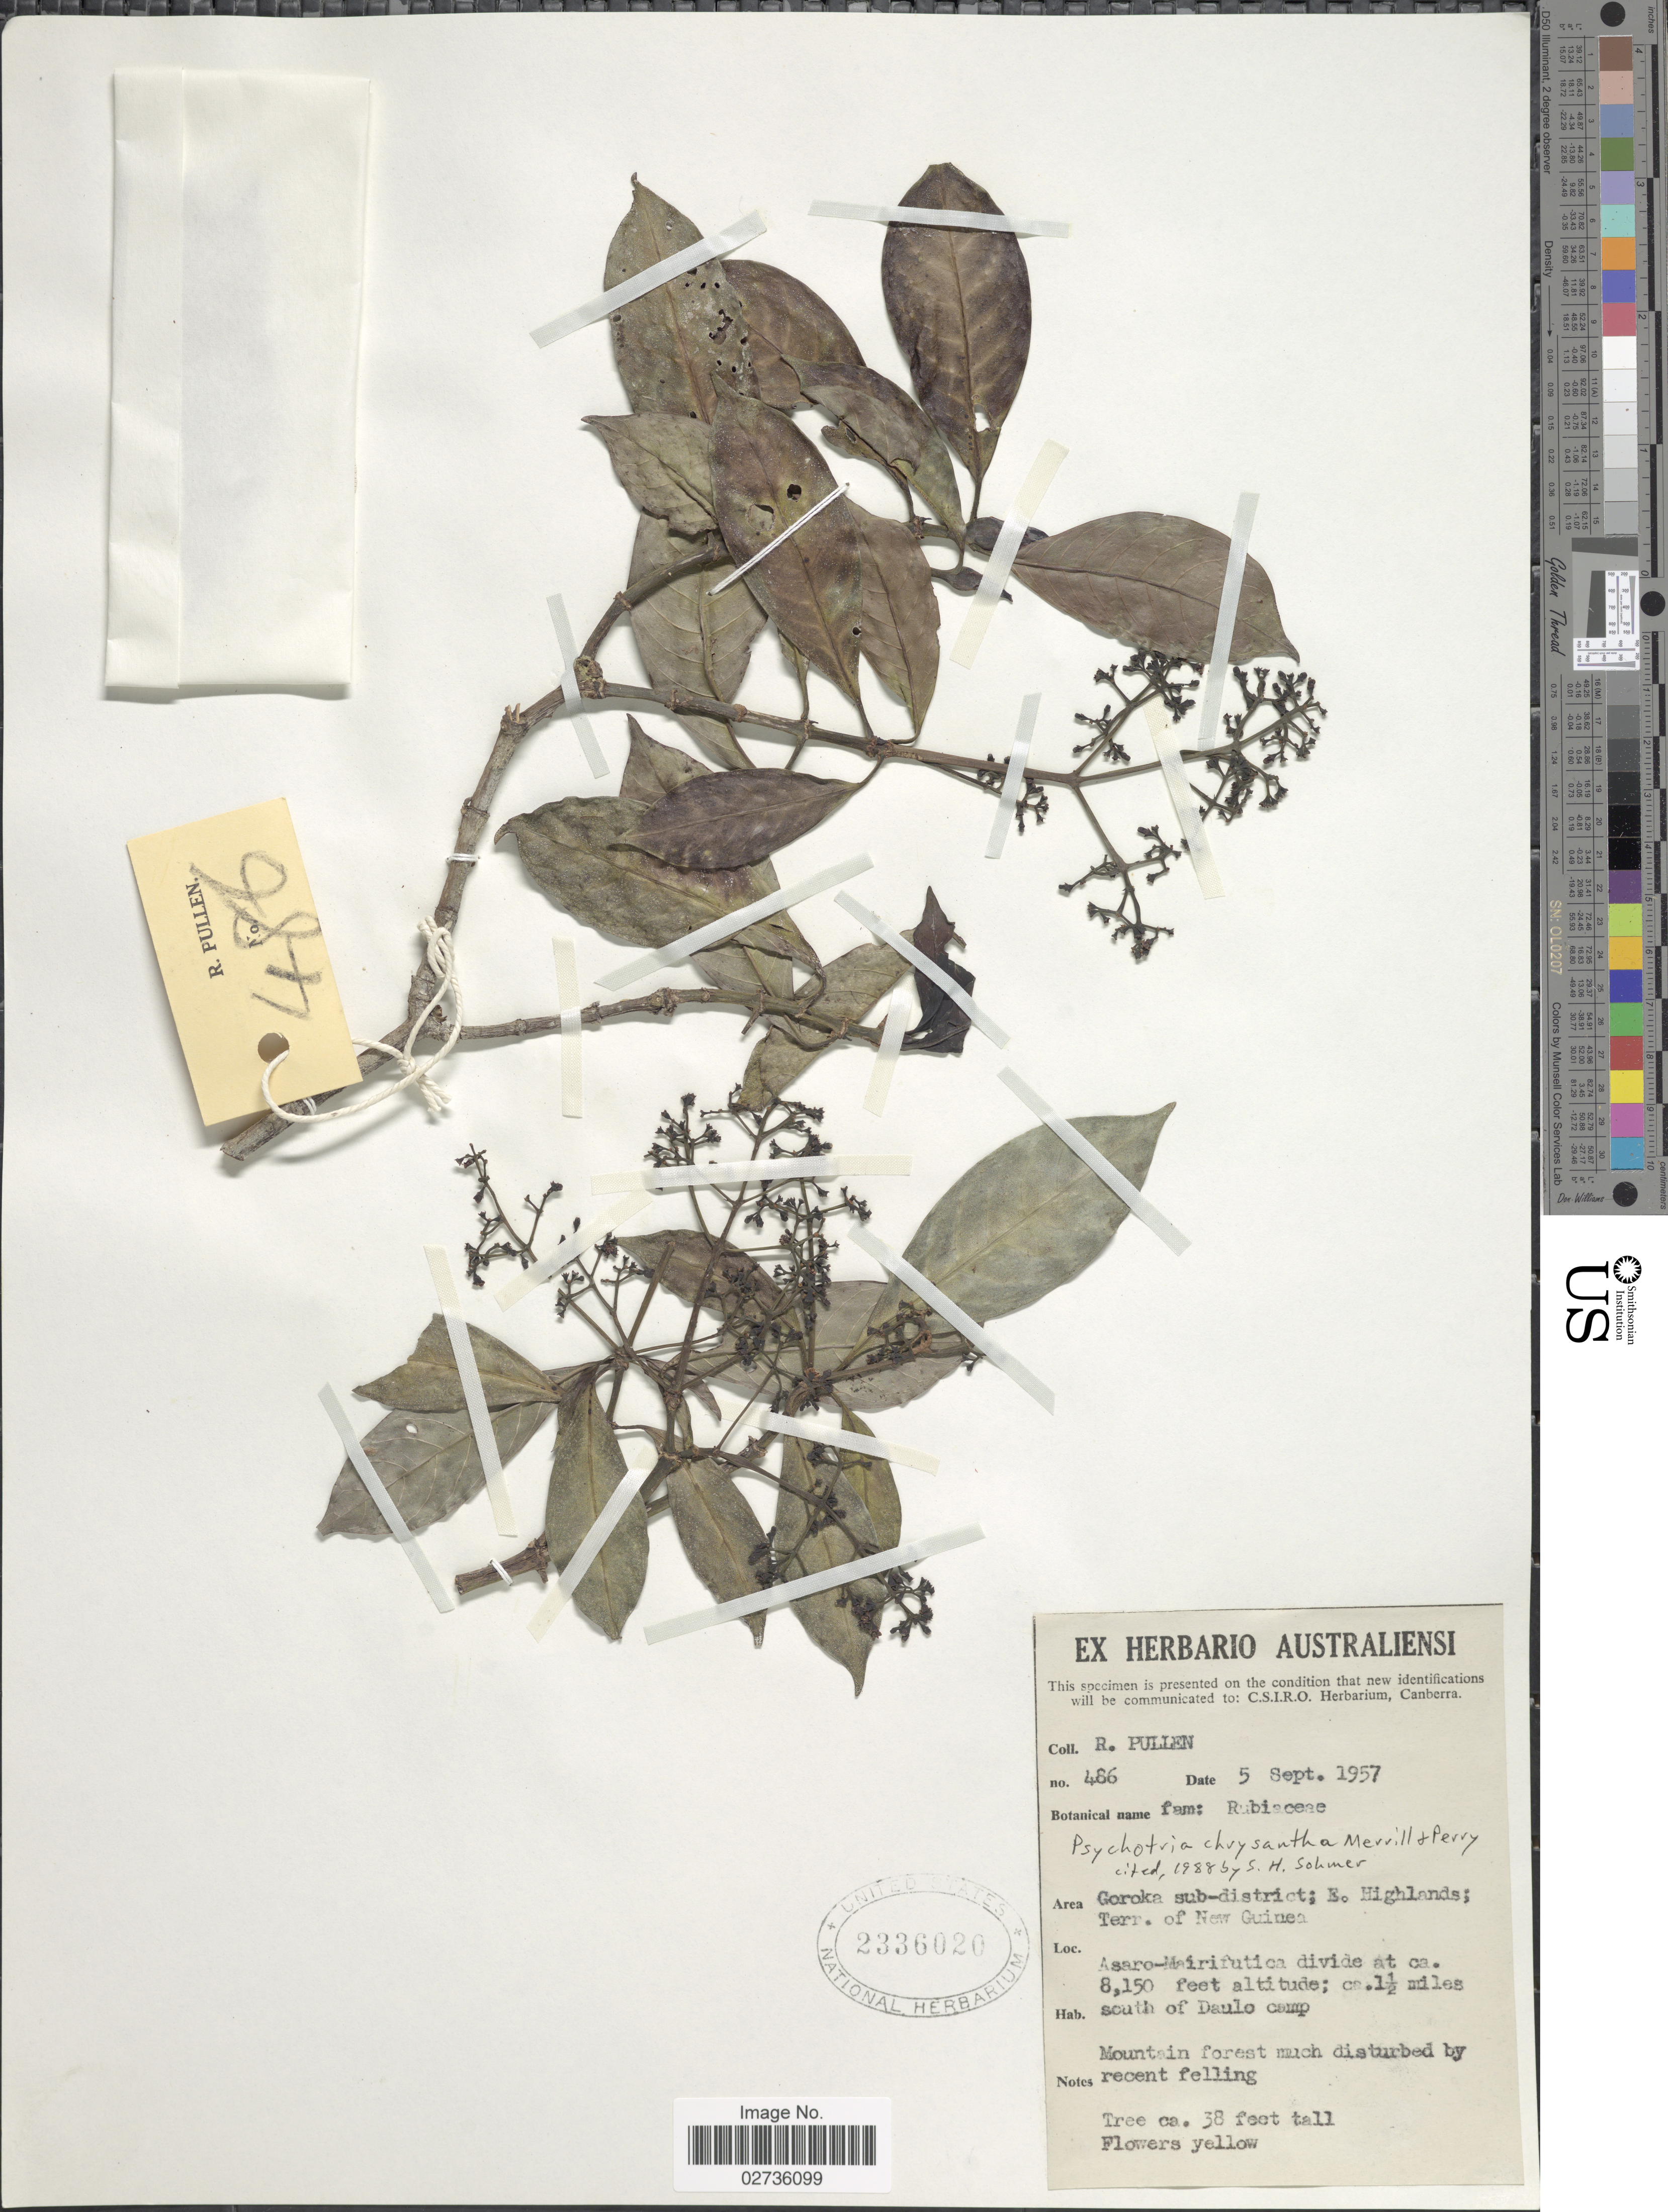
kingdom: Plantae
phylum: Tracheophyta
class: Magnoliopsida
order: Gentianales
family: Rubiaceae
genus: Psychotria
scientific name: Psychotria chrysantha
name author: Merr. & L.M. Perry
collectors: R. Pullen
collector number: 486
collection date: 1957-09-05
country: Papua New Guinea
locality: Area: Goroka sub-district; E. Highlands; Terr. of New Guinea. Asaro-Mairifutica divide; ca. 1½ miles south of Daulo camp.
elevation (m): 2484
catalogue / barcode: US 2336020